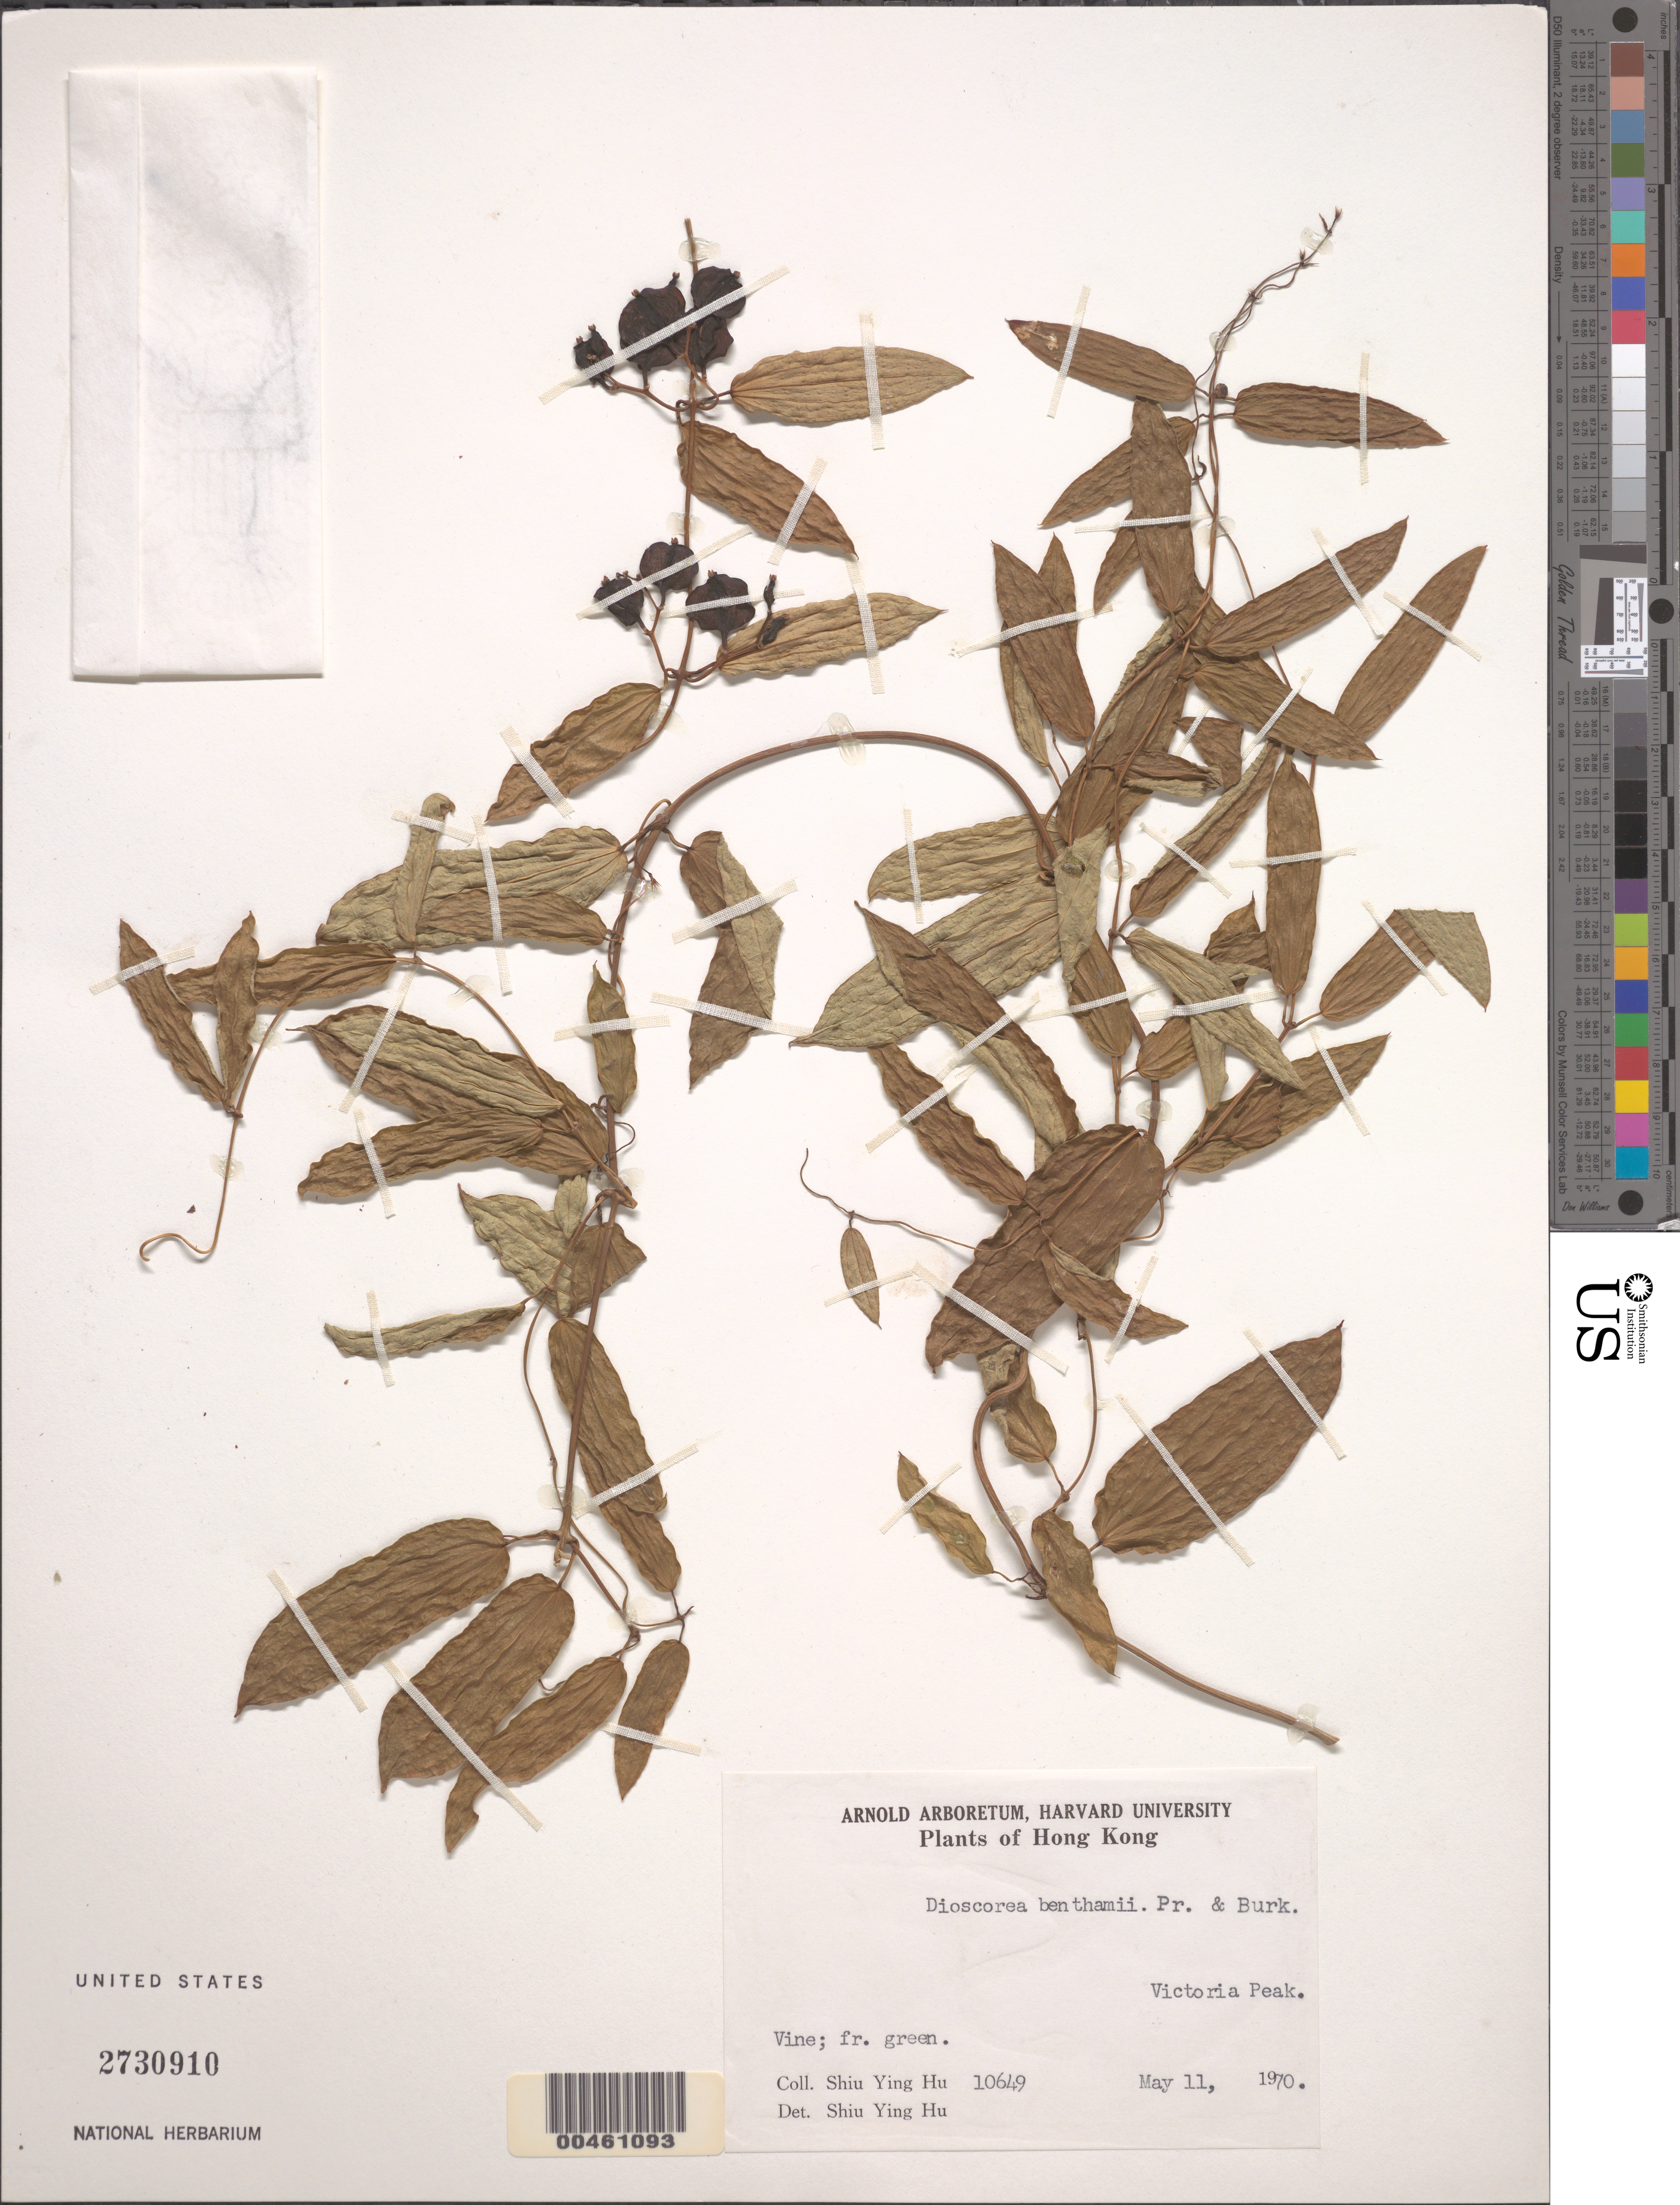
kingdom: Plantae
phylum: Tracheophyta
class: Liliopsida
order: Dioscoreales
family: Dioscoreaceae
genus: Dioscorea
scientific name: Dioscorea benthamii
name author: Prain & Burkill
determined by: Hu, S. Y.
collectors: S. Y. Hu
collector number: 10649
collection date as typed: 11 May 1970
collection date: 1970-05-11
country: China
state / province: Hong Kong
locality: Victoria Peak.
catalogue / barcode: US 2730910